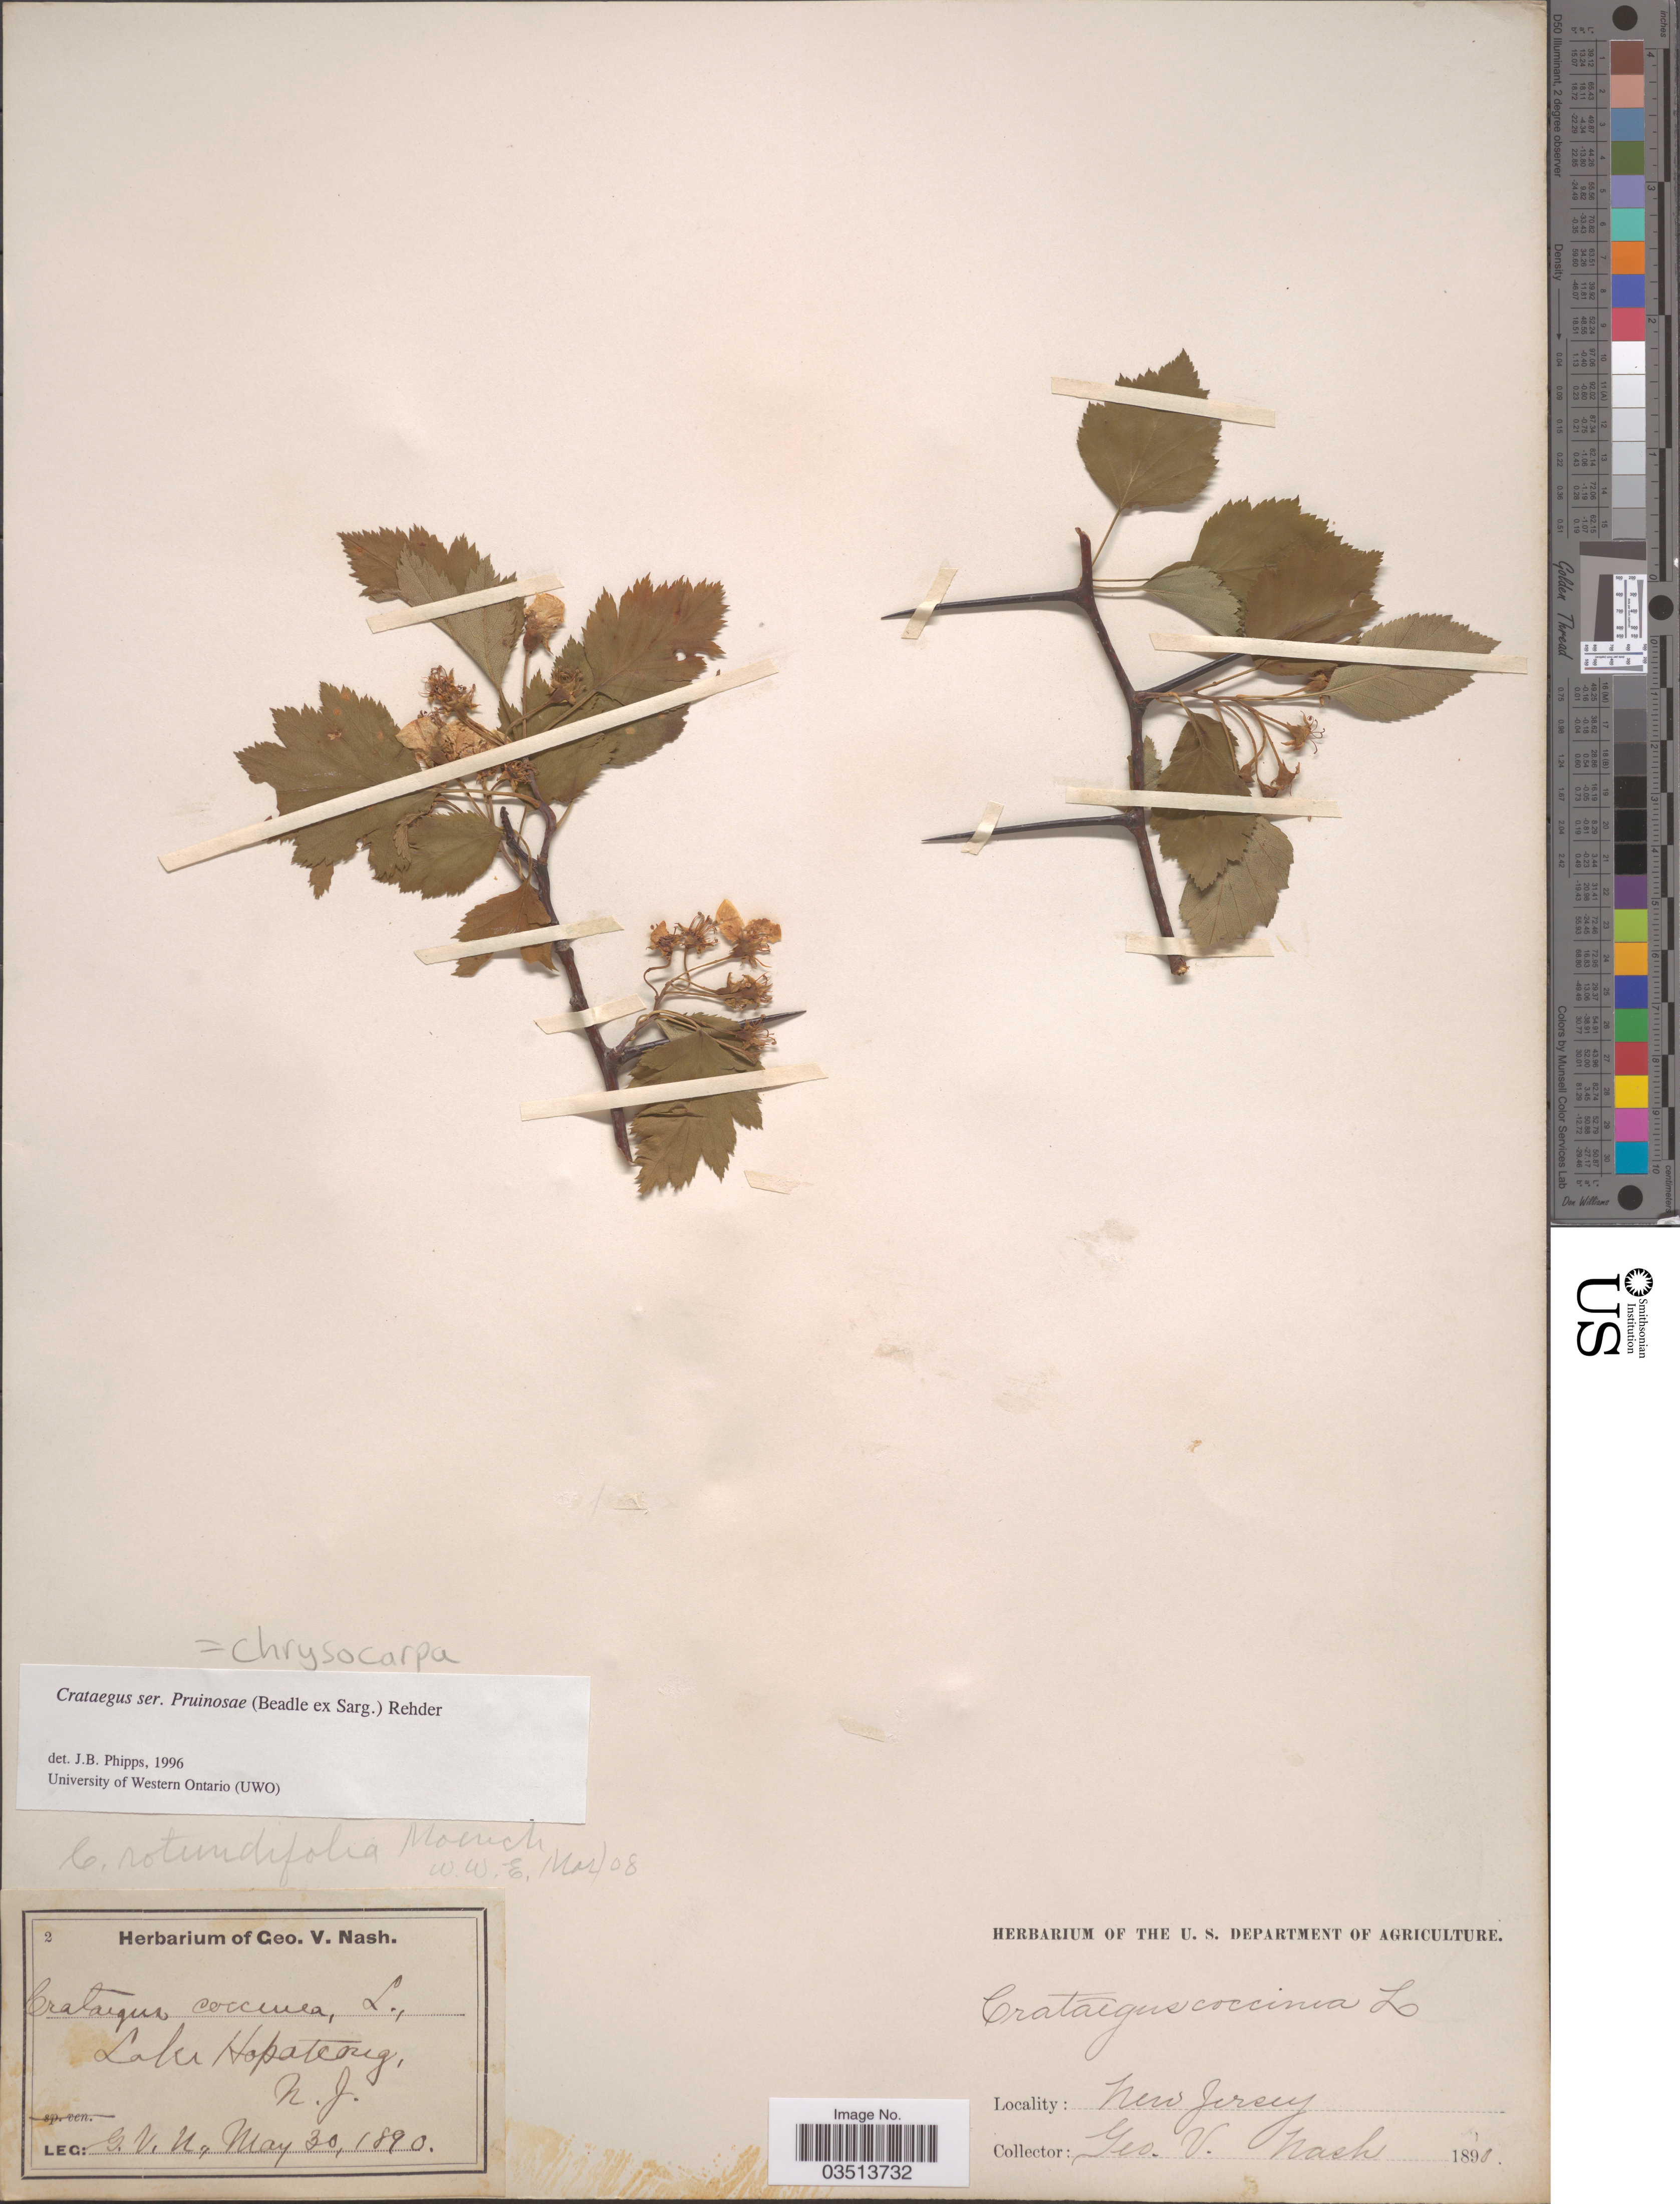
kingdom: Plantae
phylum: Tracheophyta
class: Magnoliopsida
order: Rosales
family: Rosaceae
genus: Crataegus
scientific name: Crataegus chrysocarpa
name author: Ashe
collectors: G. V. Nash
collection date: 1890-05-30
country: United States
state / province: New Jersey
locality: Lake Hopatcong.